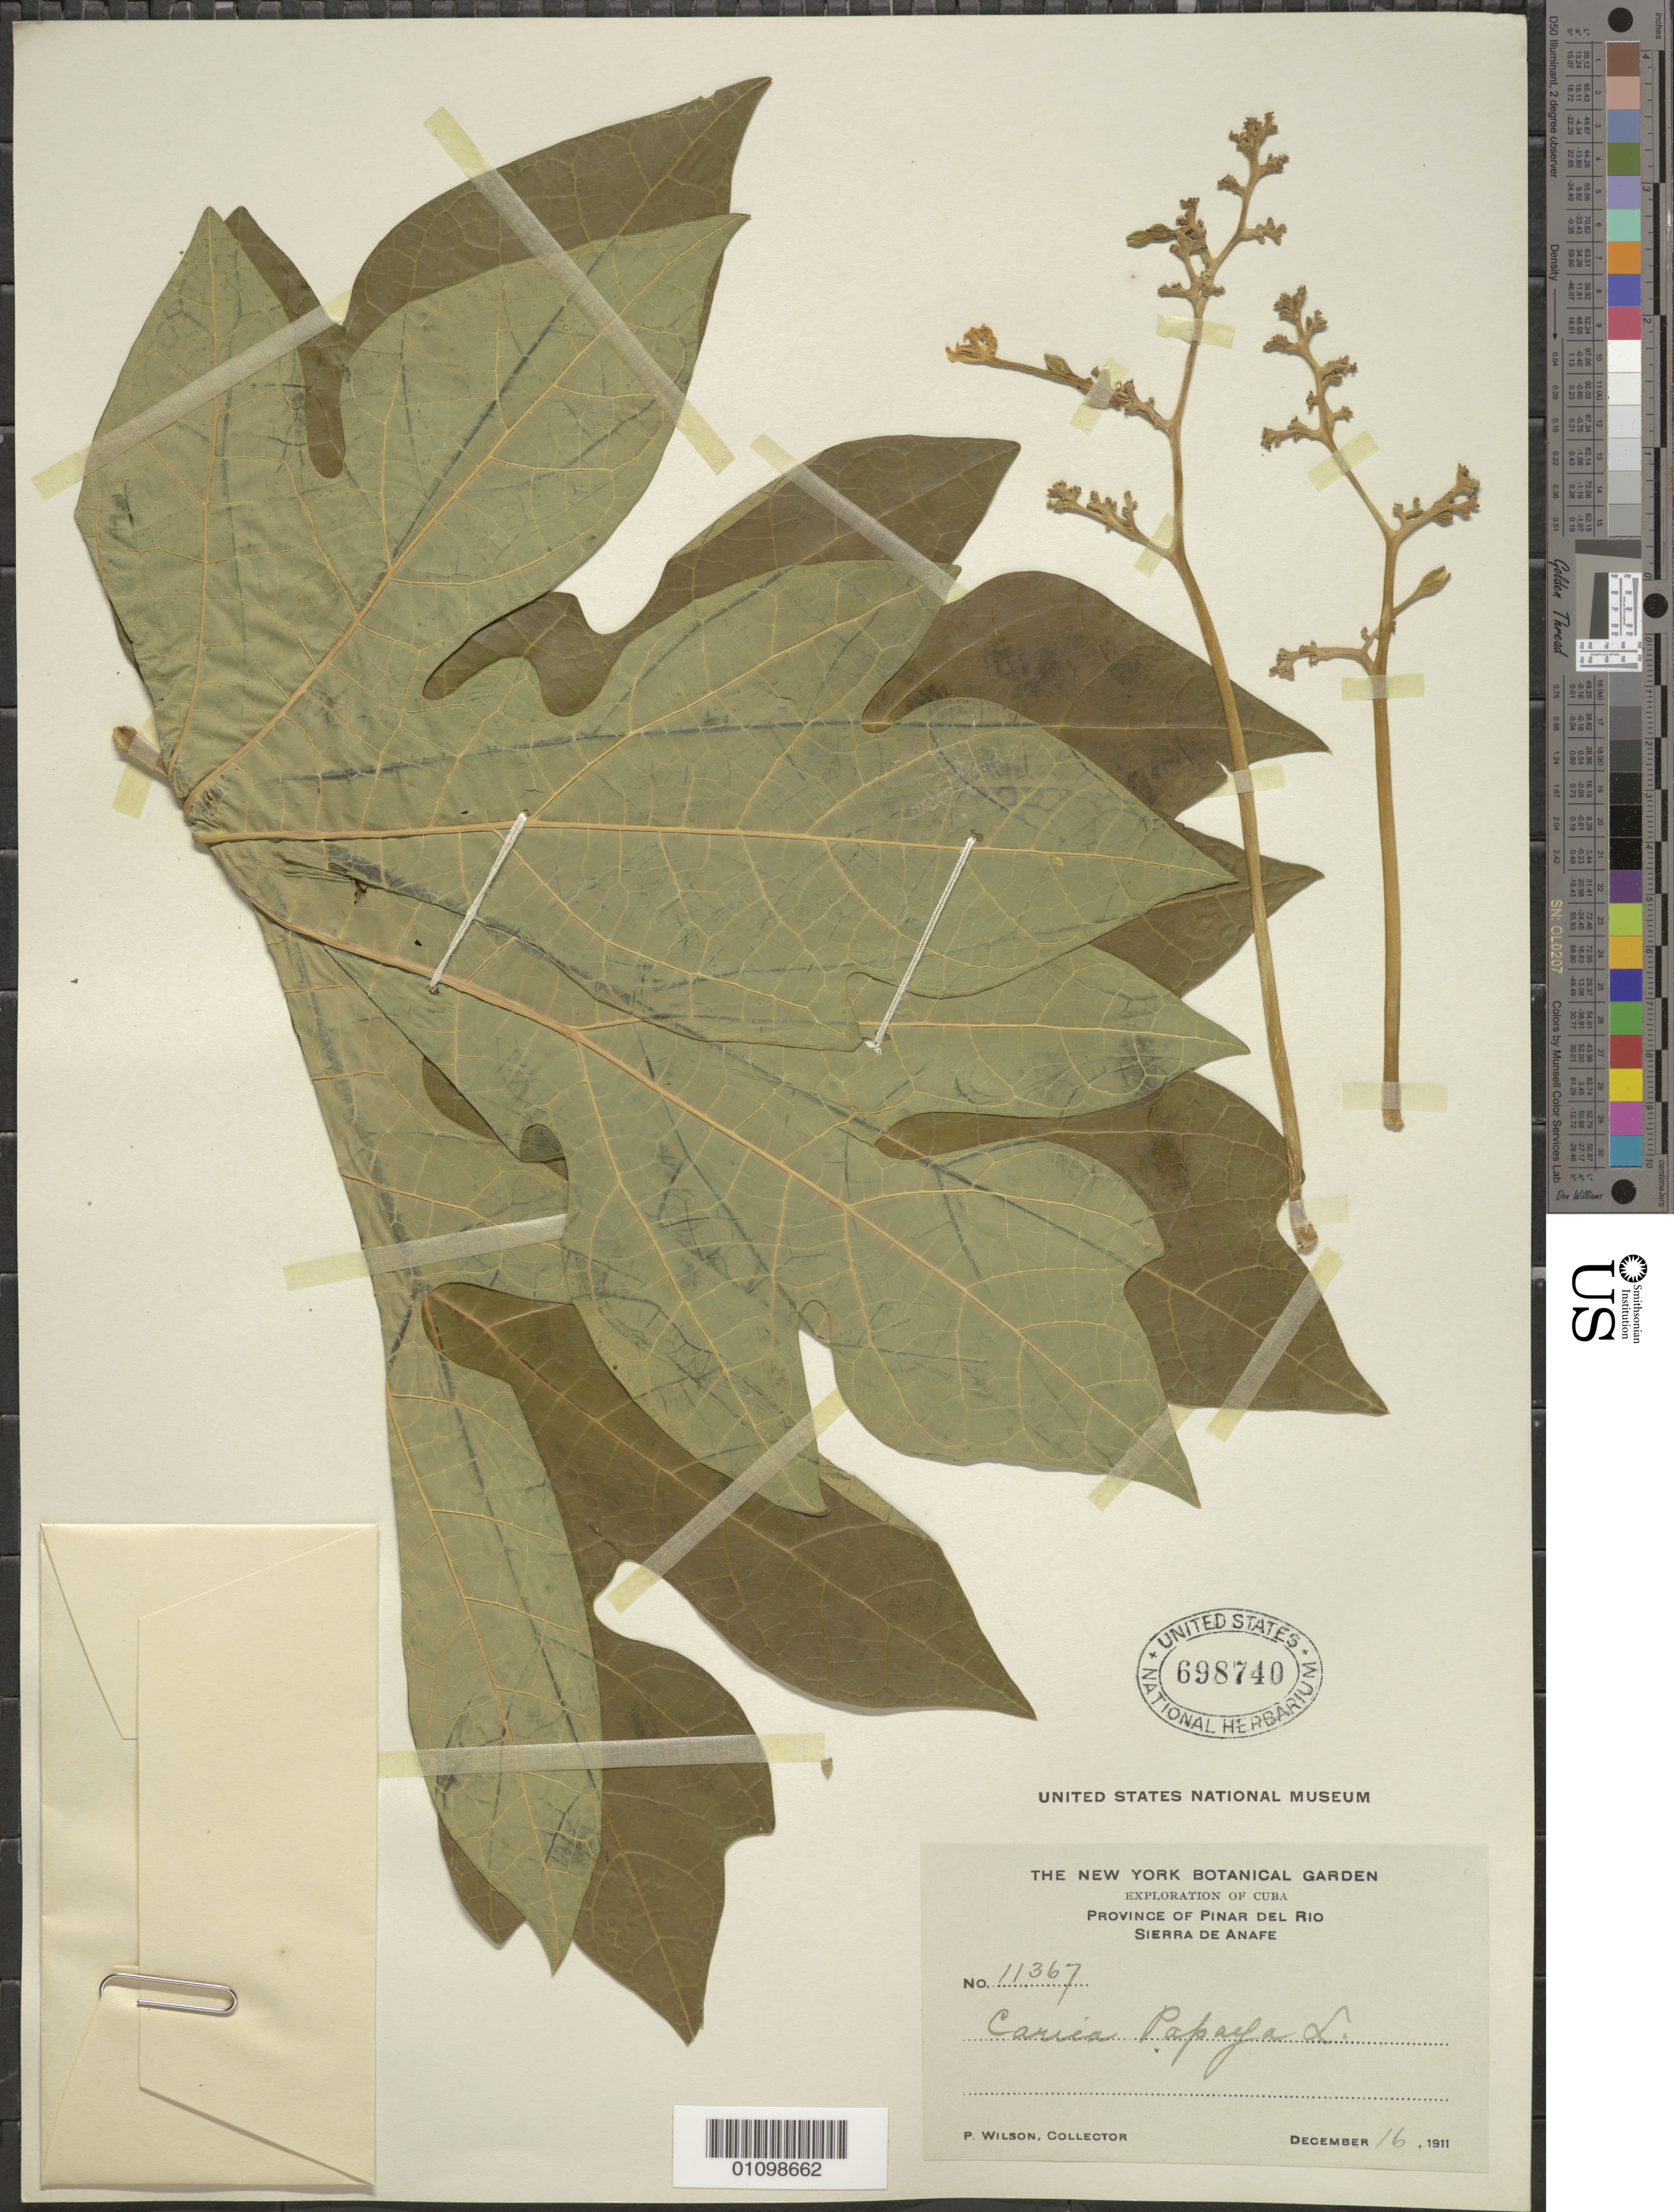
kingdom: Plantae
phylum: Tracheophyta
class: Magnoliopsida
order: Brassicales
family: Caricaceae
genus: Carica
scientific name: Carica papaya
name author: L.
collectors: P. Wilson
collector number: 11367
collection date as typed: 16 Dec 1911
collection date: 1911-12-16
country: Cuba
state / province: Pinar del Rio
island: Cuba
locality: Sierra De Anafe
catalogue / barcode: US 698740